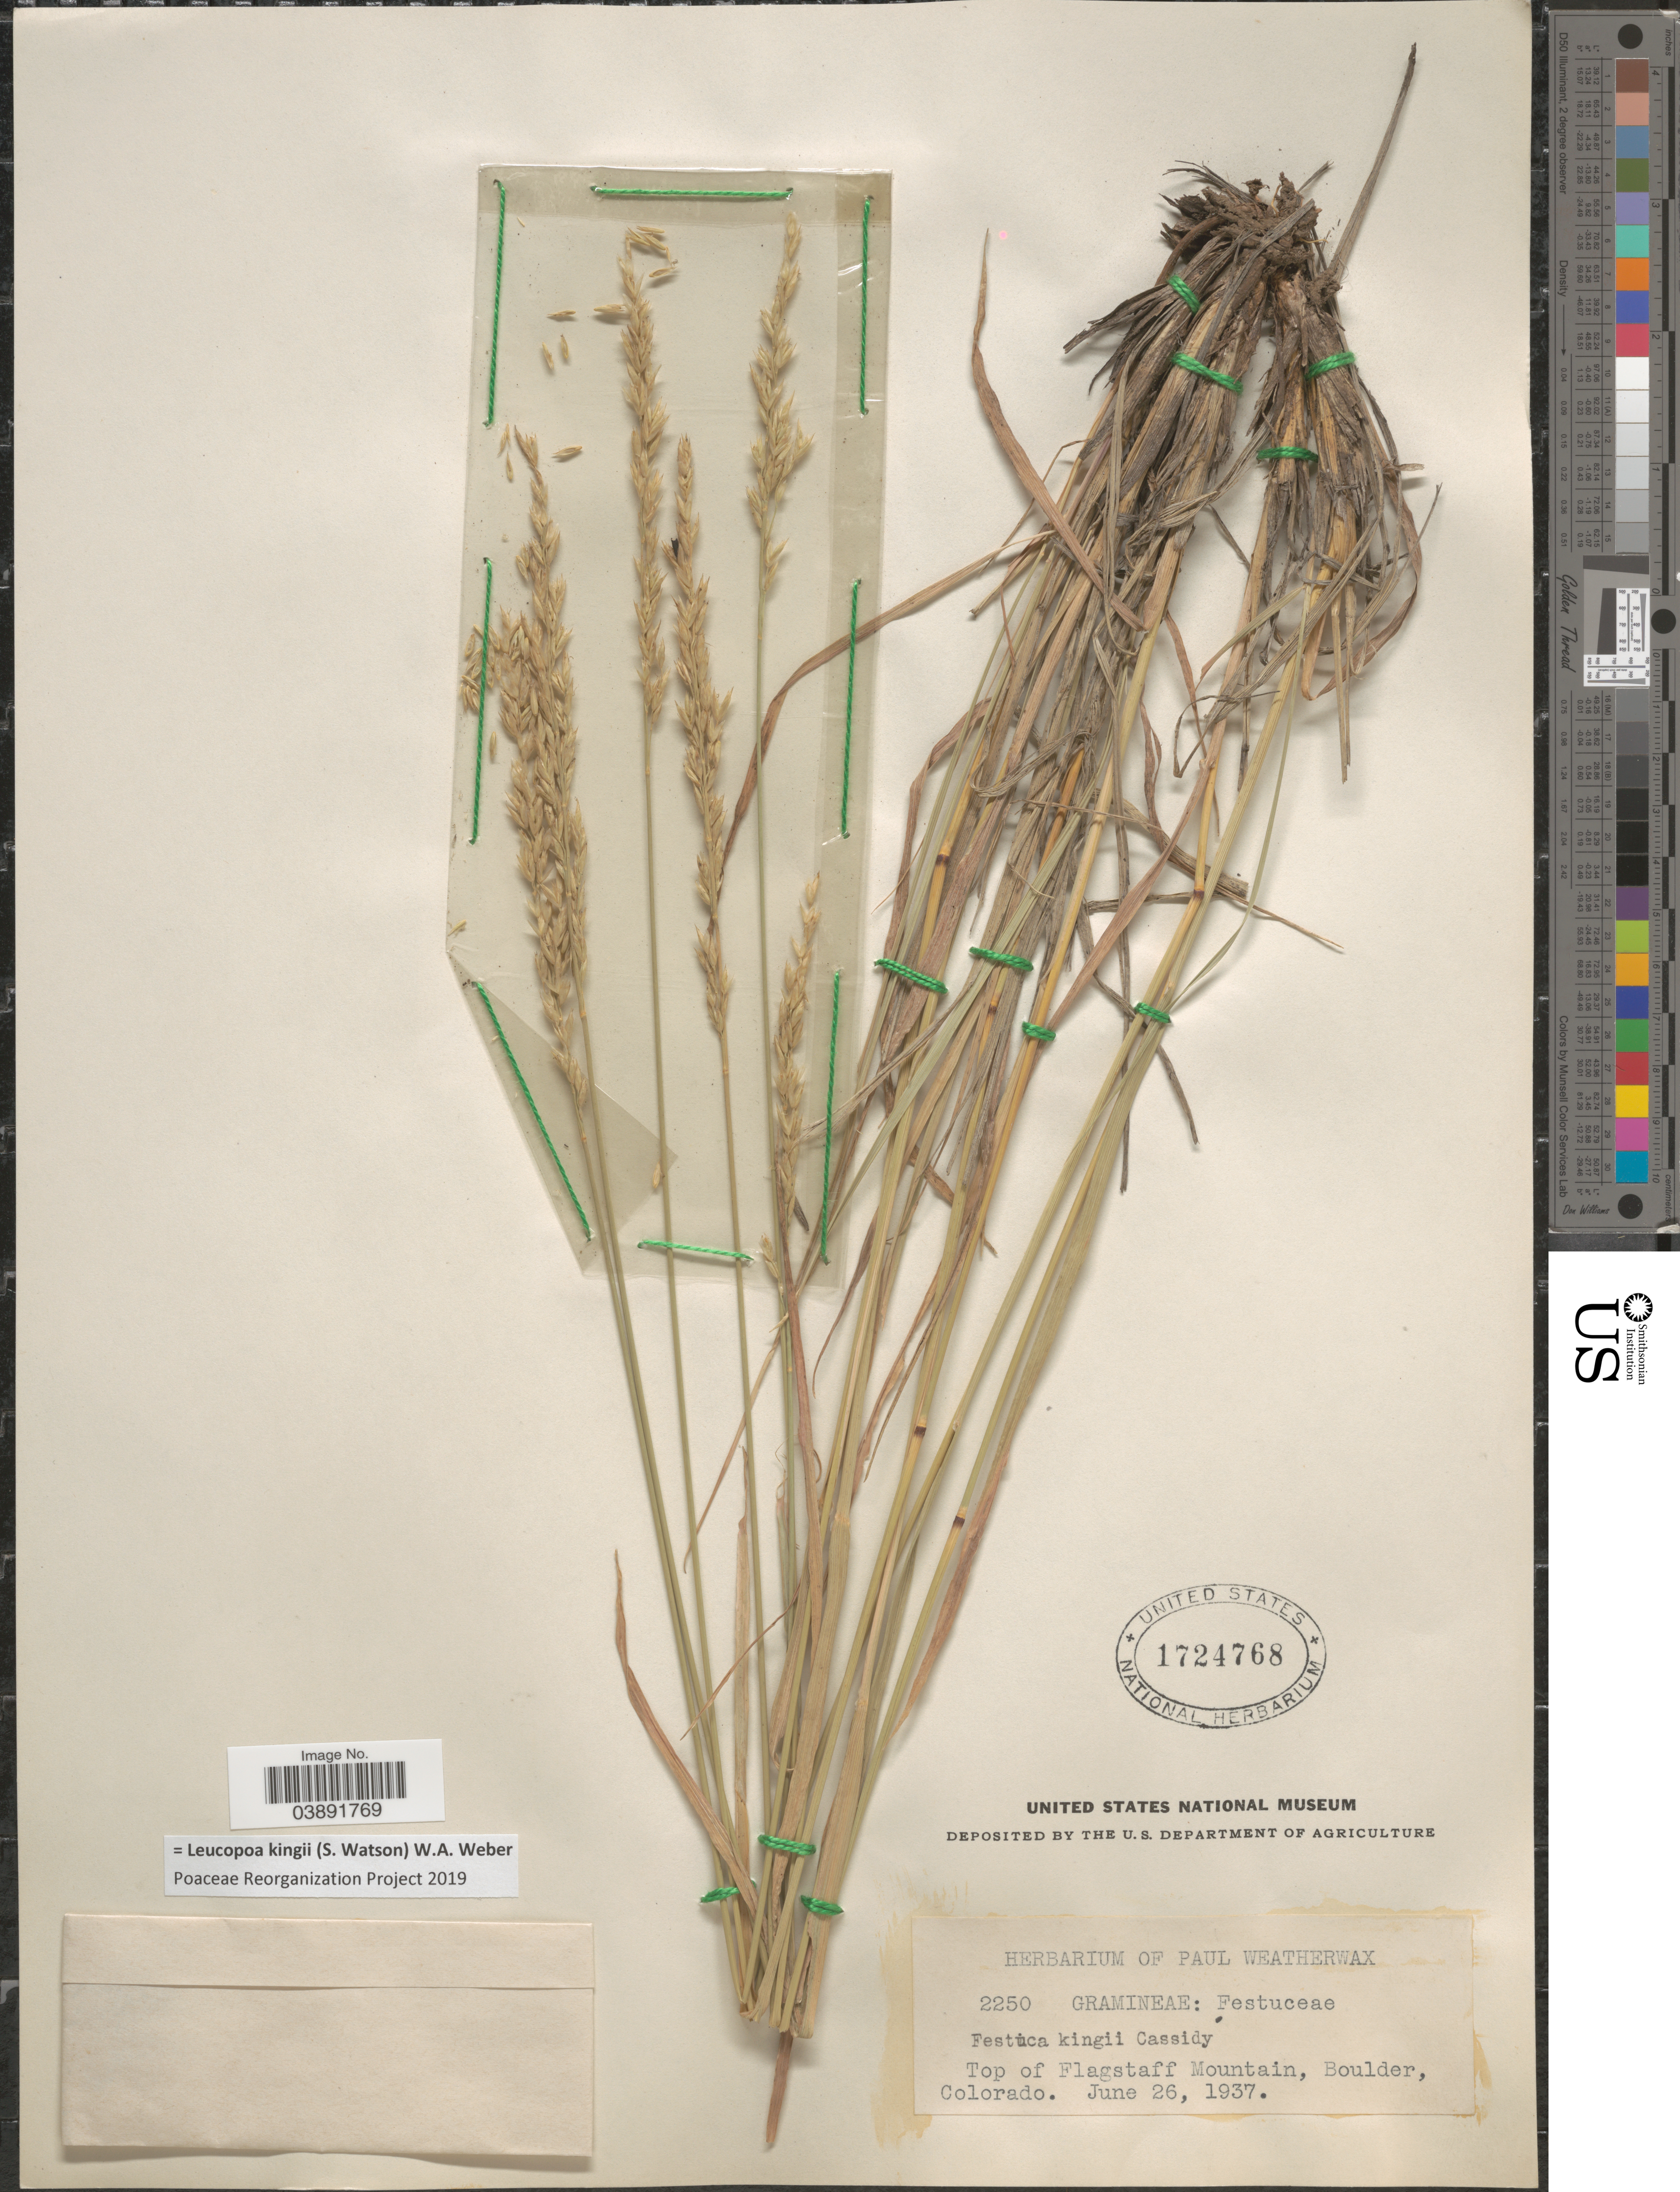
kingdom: Plantae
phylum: Tracheophyta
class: Liliopsida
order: Poales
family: Poaceae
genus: Hesperochloa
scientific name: Hesperochloa kingii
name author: (S. Watson) Rydb.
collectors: Ex herb. Paul Weatherwax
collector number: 2250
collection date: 1937-06-26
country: United States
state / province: Colorado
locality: Top Flagstaff Mountain, Boulder.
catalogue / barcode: US 1724768